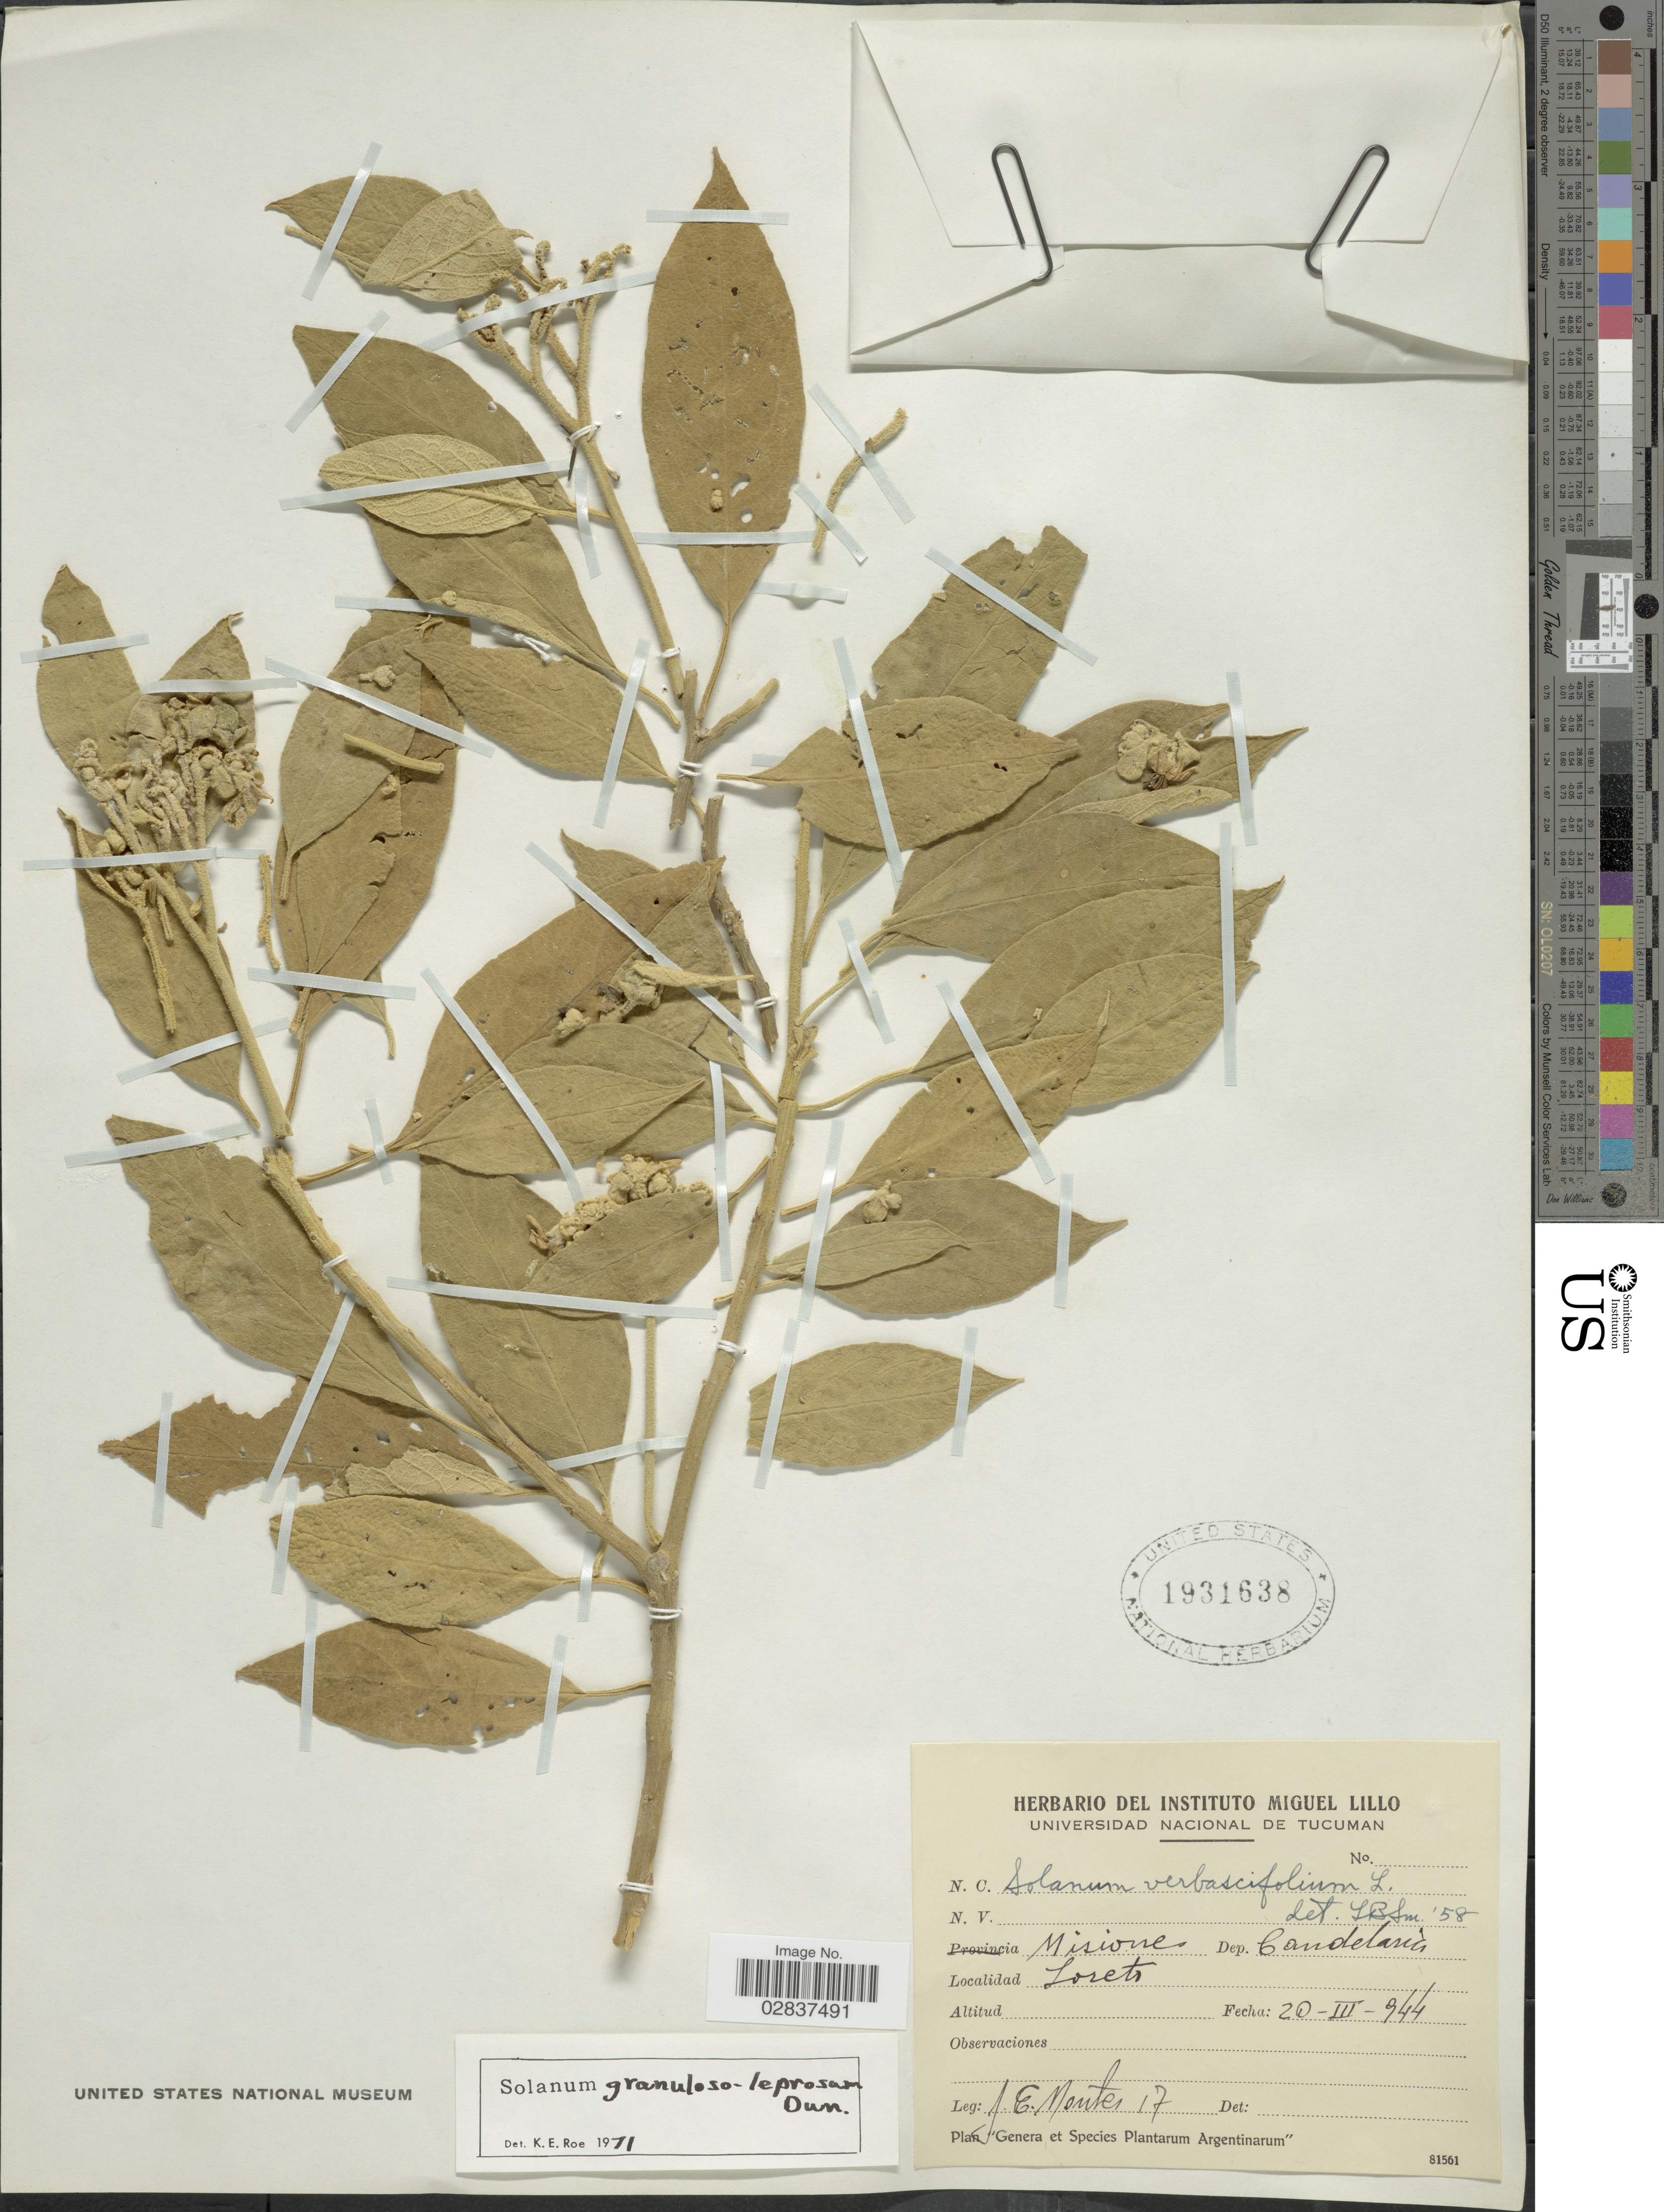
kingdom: Plantae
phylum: Tracheophyta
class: Magnoliopsida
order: Solanales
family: Solanaceae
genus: Solanum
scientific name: Solanum granuloso-leprosum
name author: Dunal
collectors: J. E. Montes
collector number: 17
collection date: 1944-03-20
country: Argentina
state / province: Misiones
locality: Dep. Candelaria, Loreto.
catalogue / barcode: US 1931638